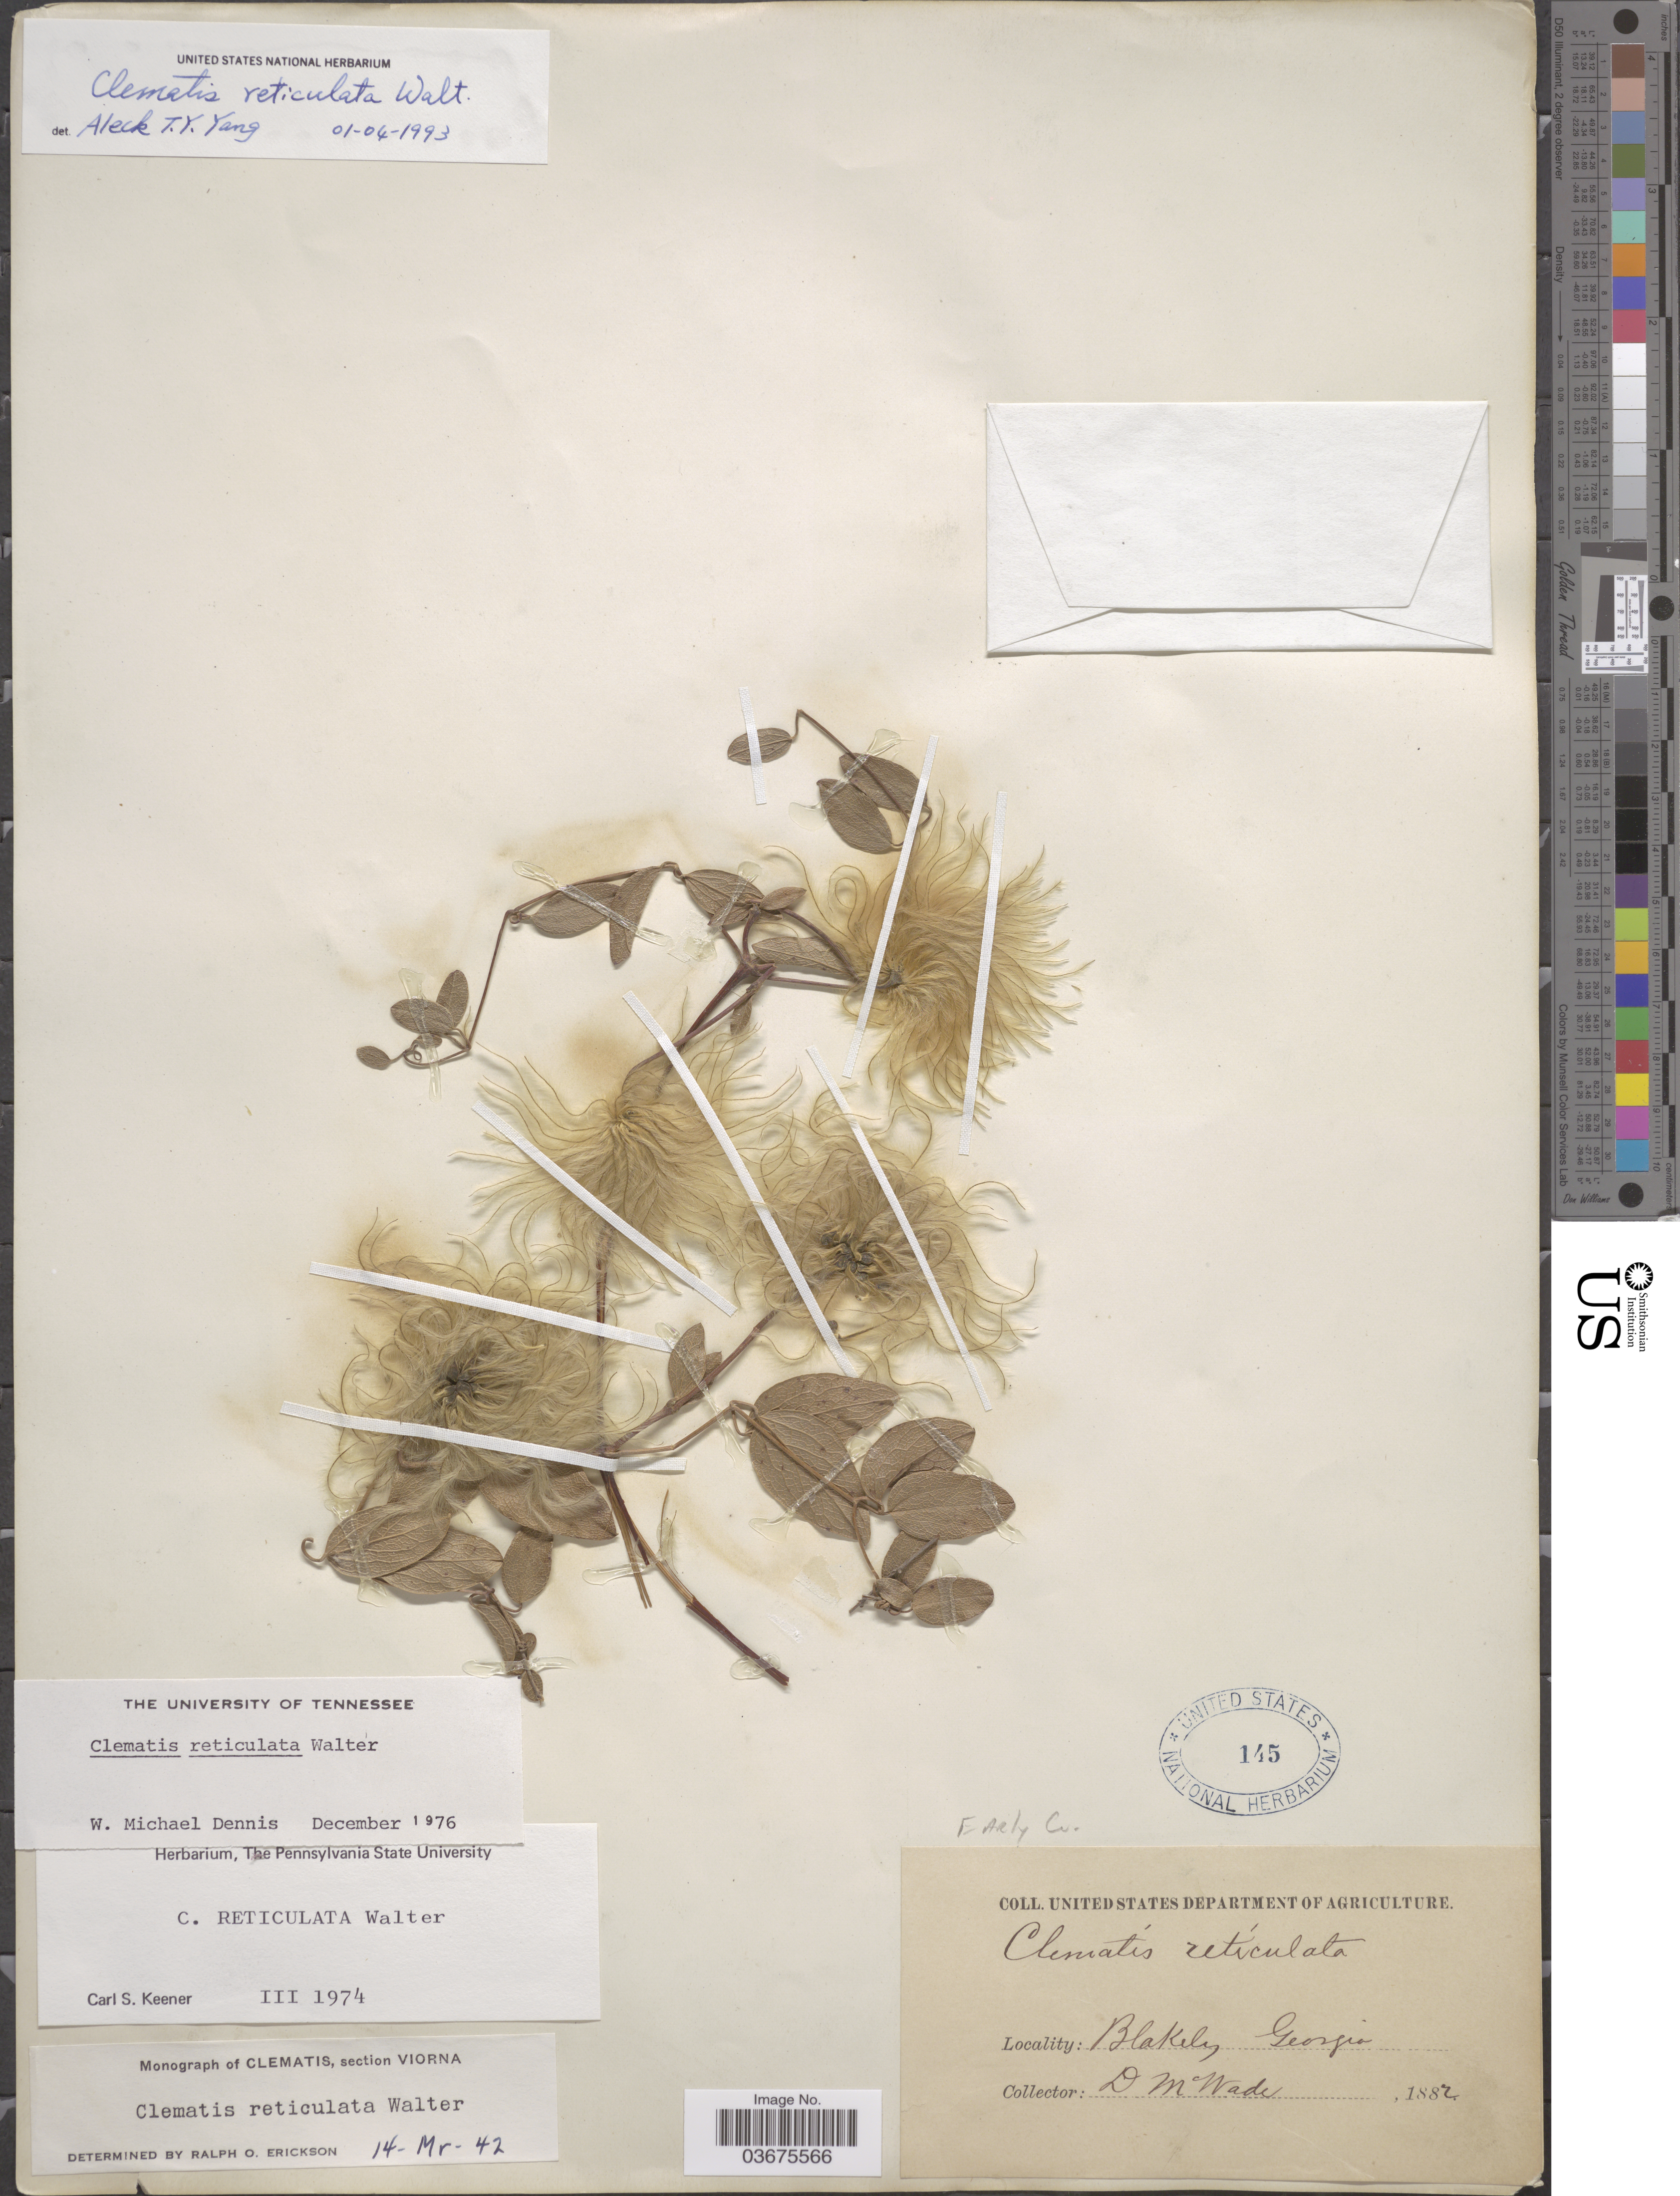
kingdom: Plantae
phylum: Tracheophyta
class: Magnoliopsida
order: Ranunculales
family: Ranunculaceae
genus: Clematis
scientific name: Clematis reticulata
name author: Walter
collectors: D. Wade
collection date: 1882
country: United States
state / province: Georgia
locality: Early Co. Blakely.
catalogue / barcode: US 145